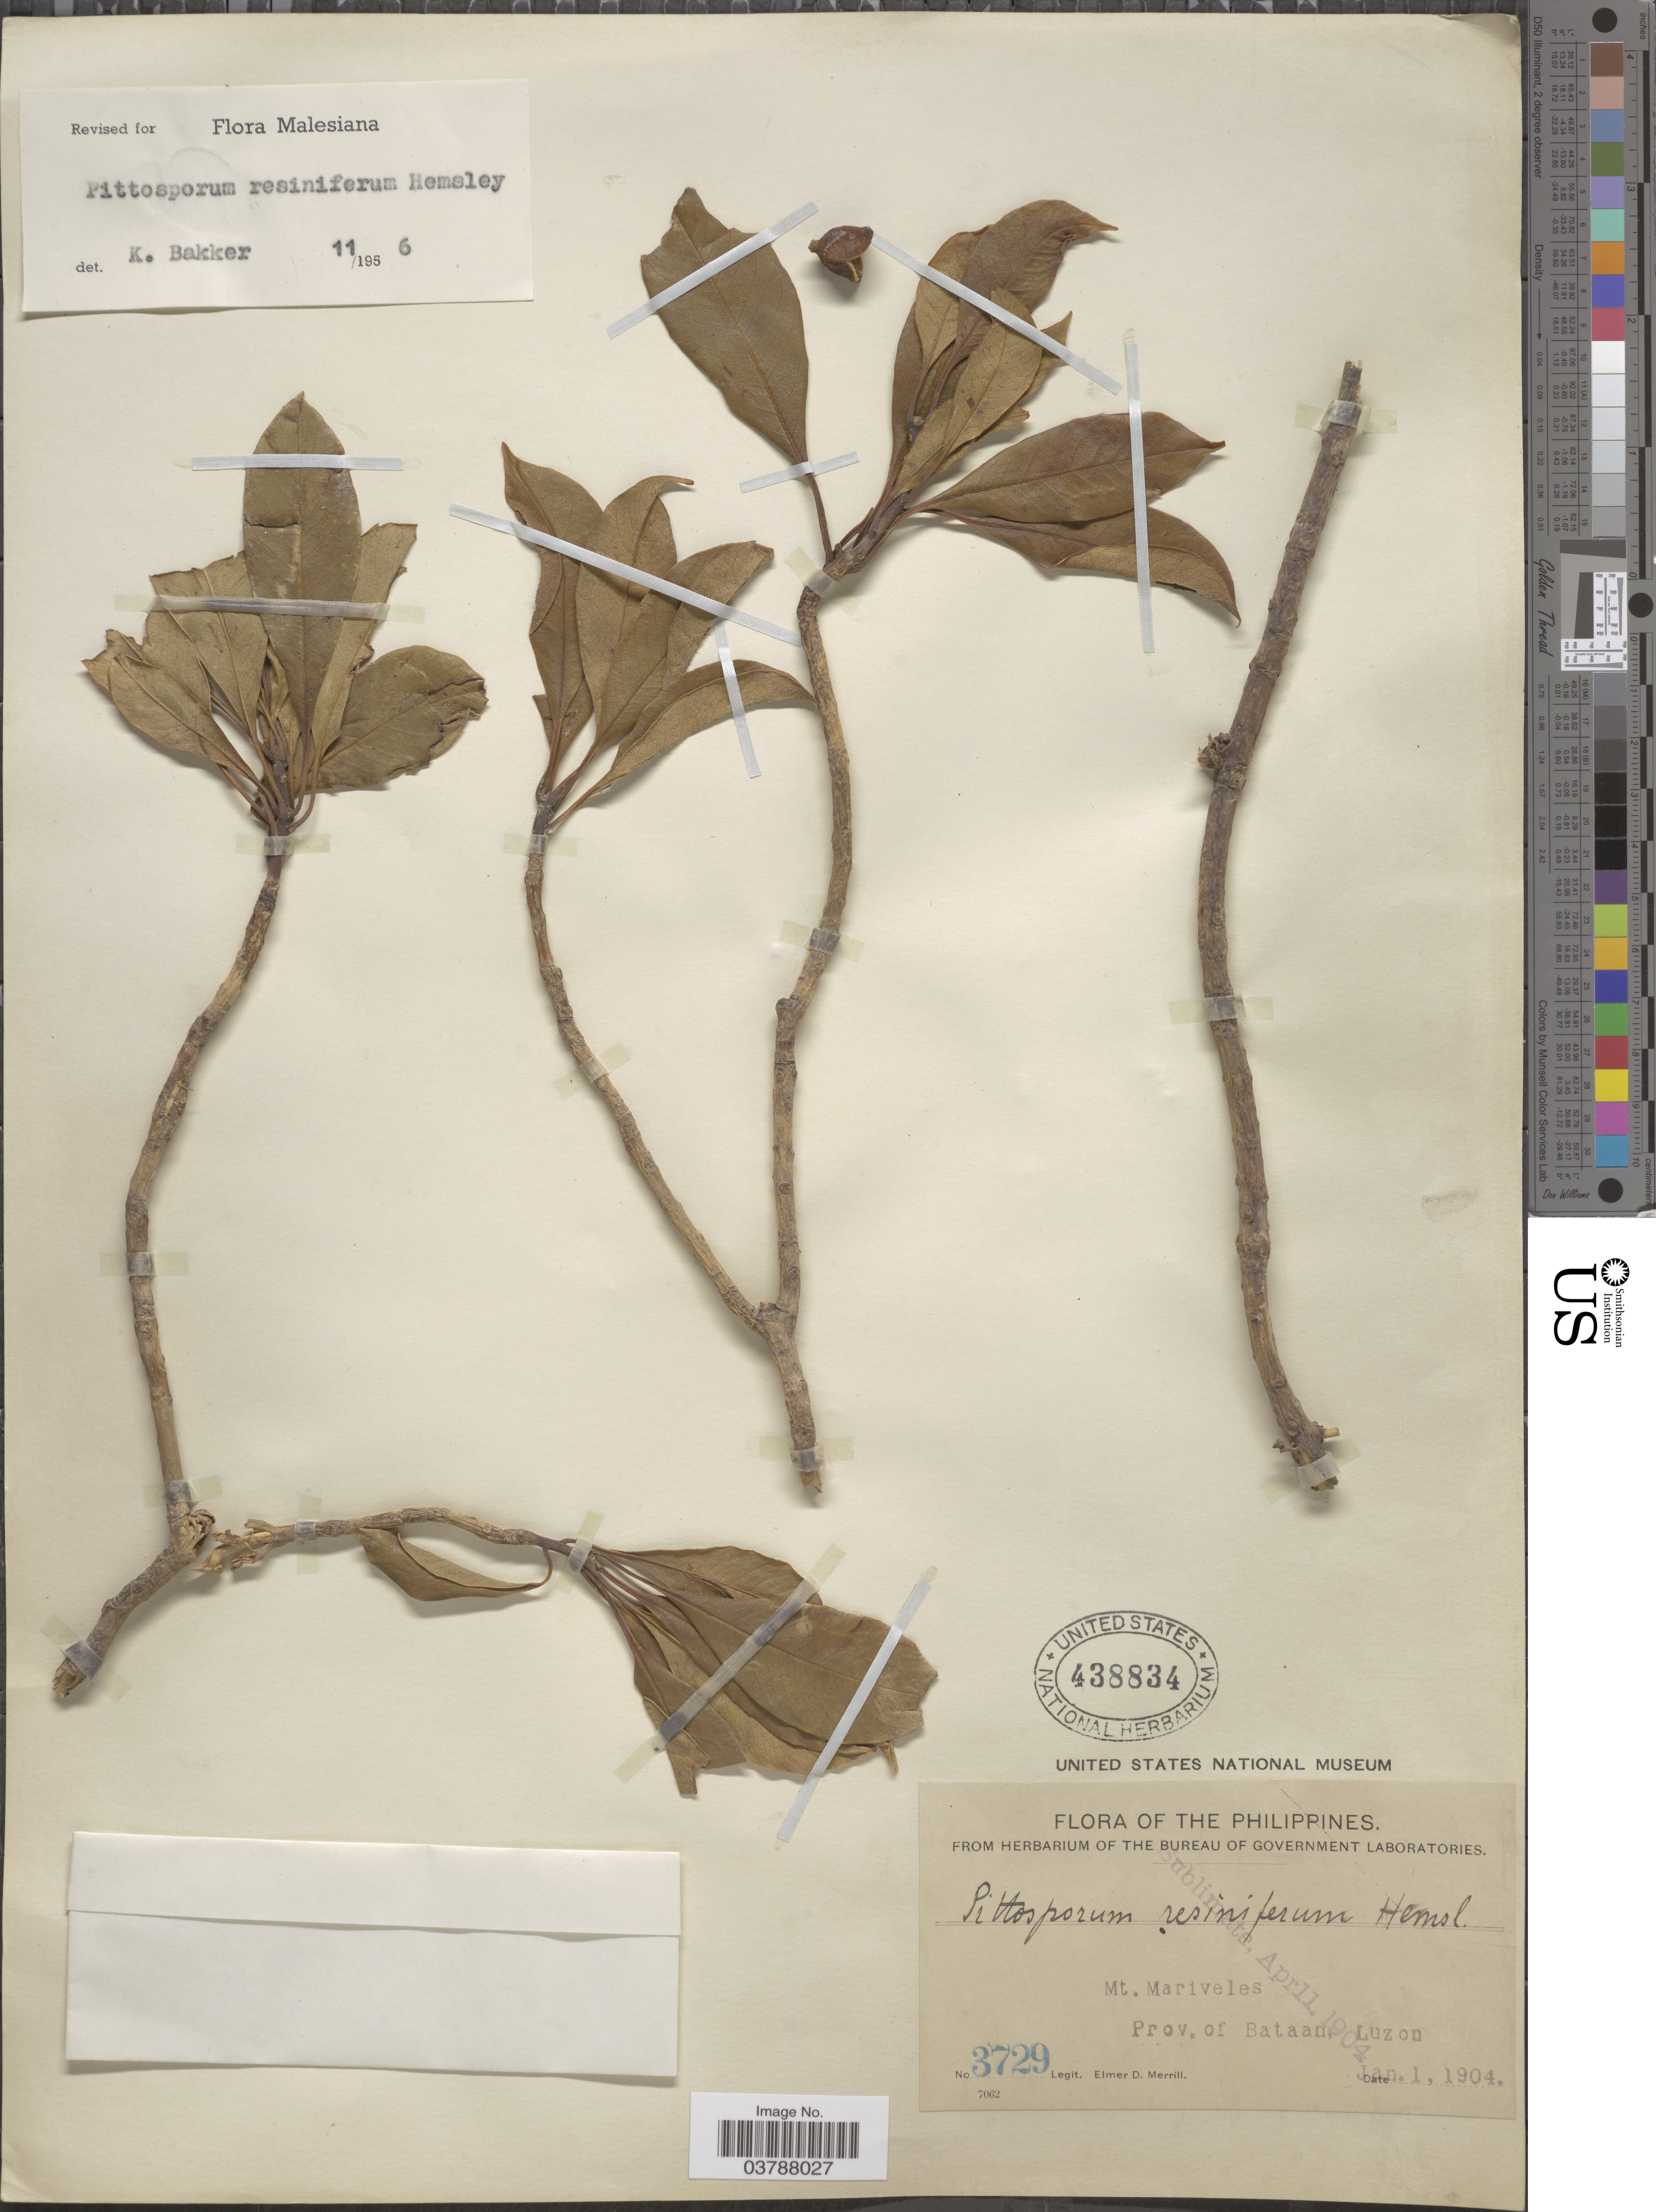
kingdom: Plantae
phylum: Tracheophyta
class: Magnoliopsida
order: Apiales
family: Pittosporaceae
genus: Pittosporum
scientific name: Pittosporum resiniferum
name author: Hemsl.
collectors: E. D. Merrill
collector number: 3729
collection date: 1904-01-01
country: Philippines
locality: Mt. Mariveles, Prov. of Bataan, Luzon.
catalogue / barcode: US 438834